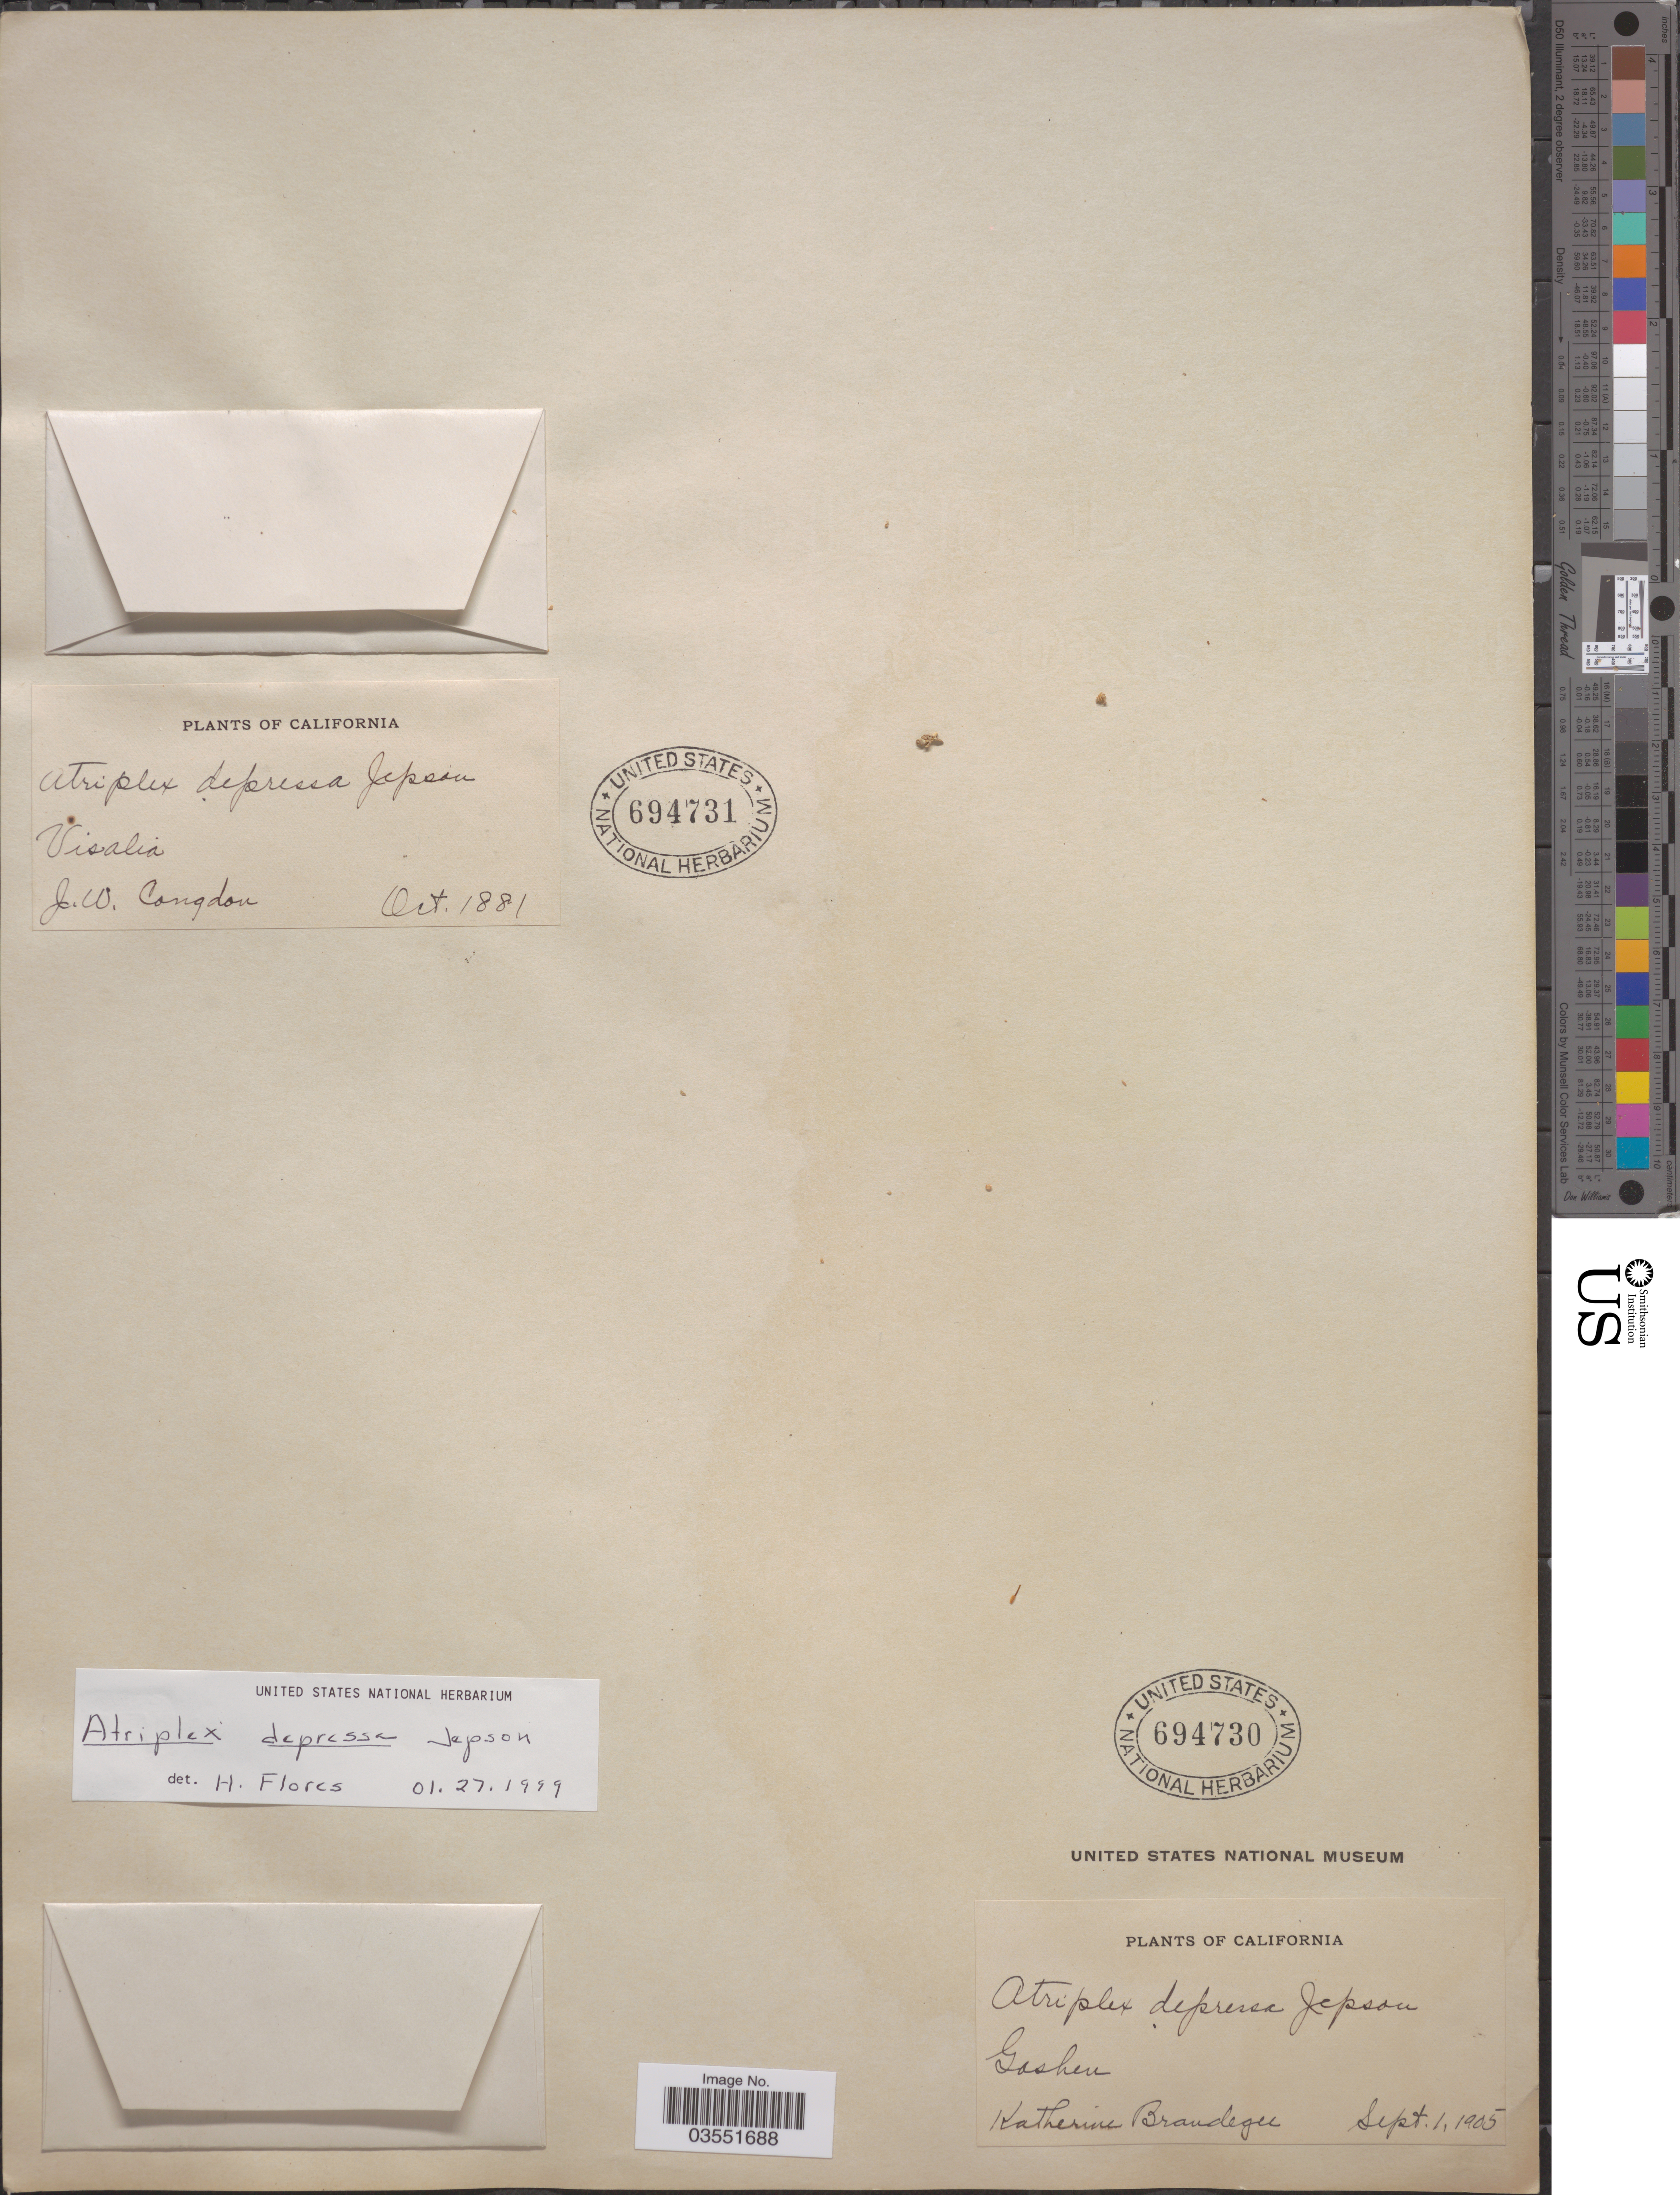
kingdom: Plantae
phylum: Tracheophyta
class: Magnoliopsida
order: Caryophyllales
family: Amaranthaceae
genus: Atriplex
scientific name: Atriplex depressa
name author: Jeps.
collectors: K. Brandegee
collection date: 1905-09-01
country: United States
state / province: California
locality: Goshen.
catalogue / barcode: US 694730